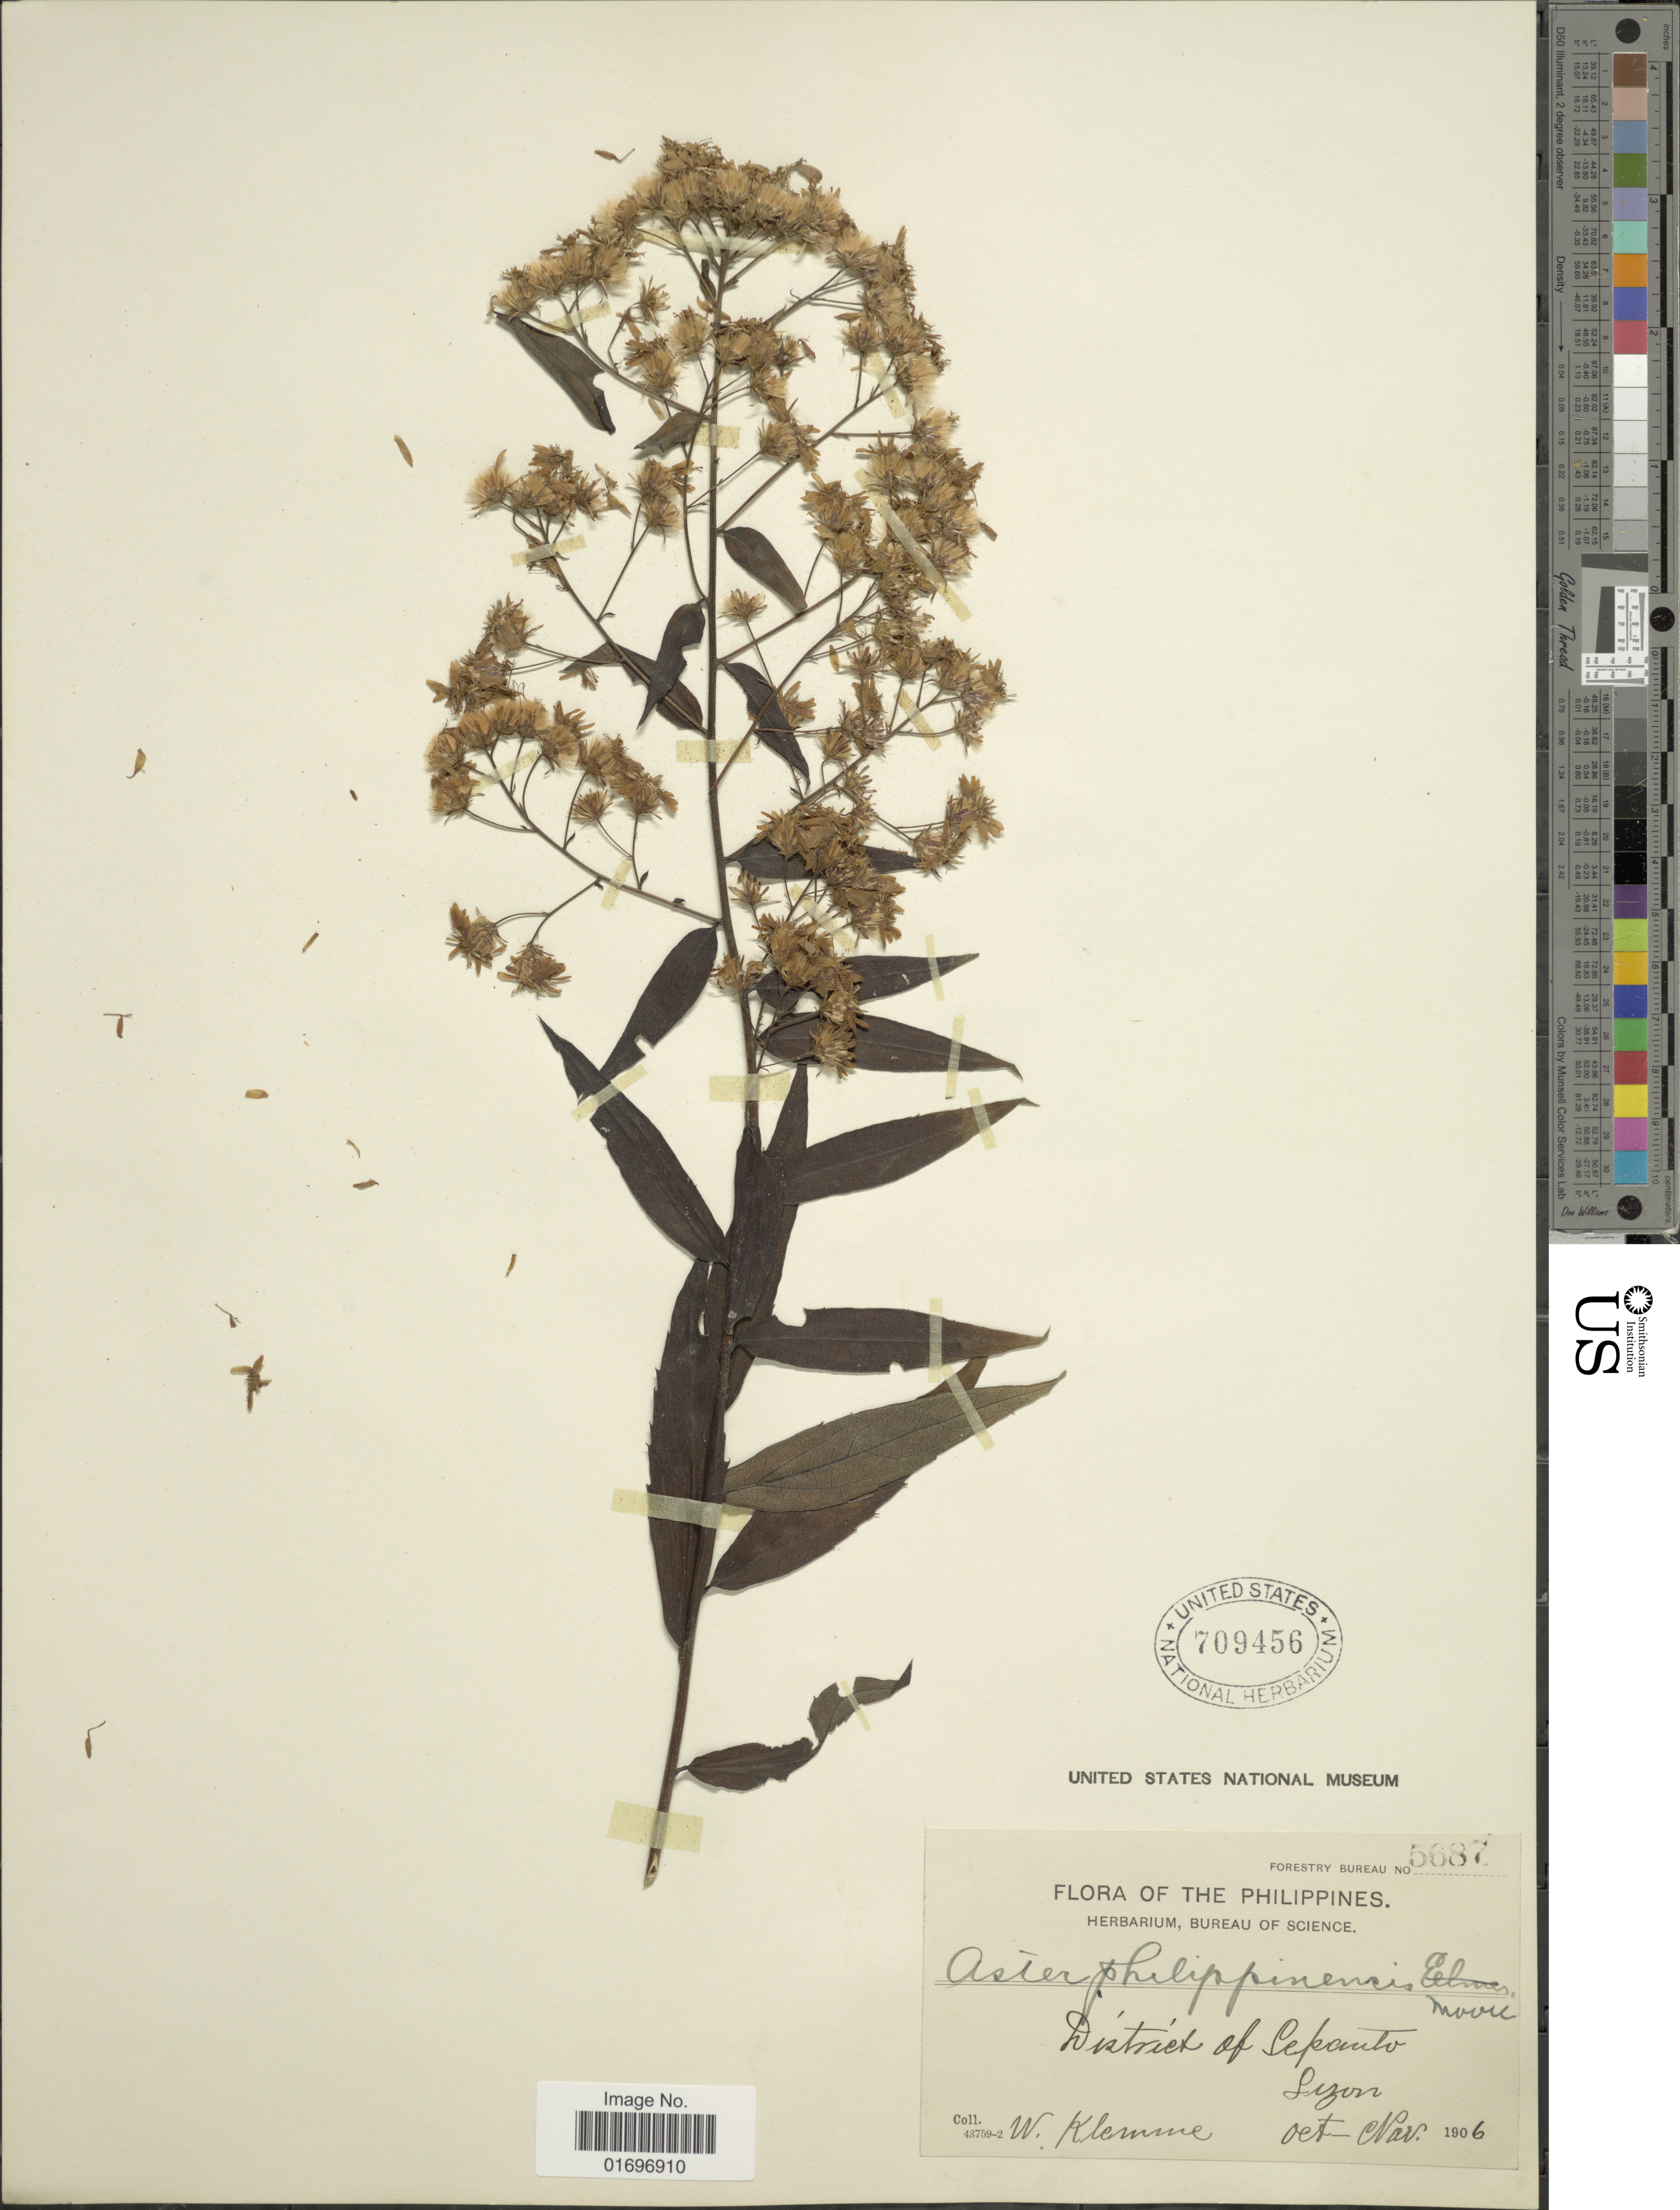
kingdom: Plantae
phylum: Tracheophyta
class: Magnoliopsida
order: Asterales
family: Asteraceae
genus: Aster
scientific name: Aster philippinensis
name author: S. Moore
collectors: W. Klemme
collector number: Forestry Bureau 5687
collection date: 1906-10/1906-11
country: Philippines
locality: District of Sepanto. Luzon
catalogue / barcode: US 709456